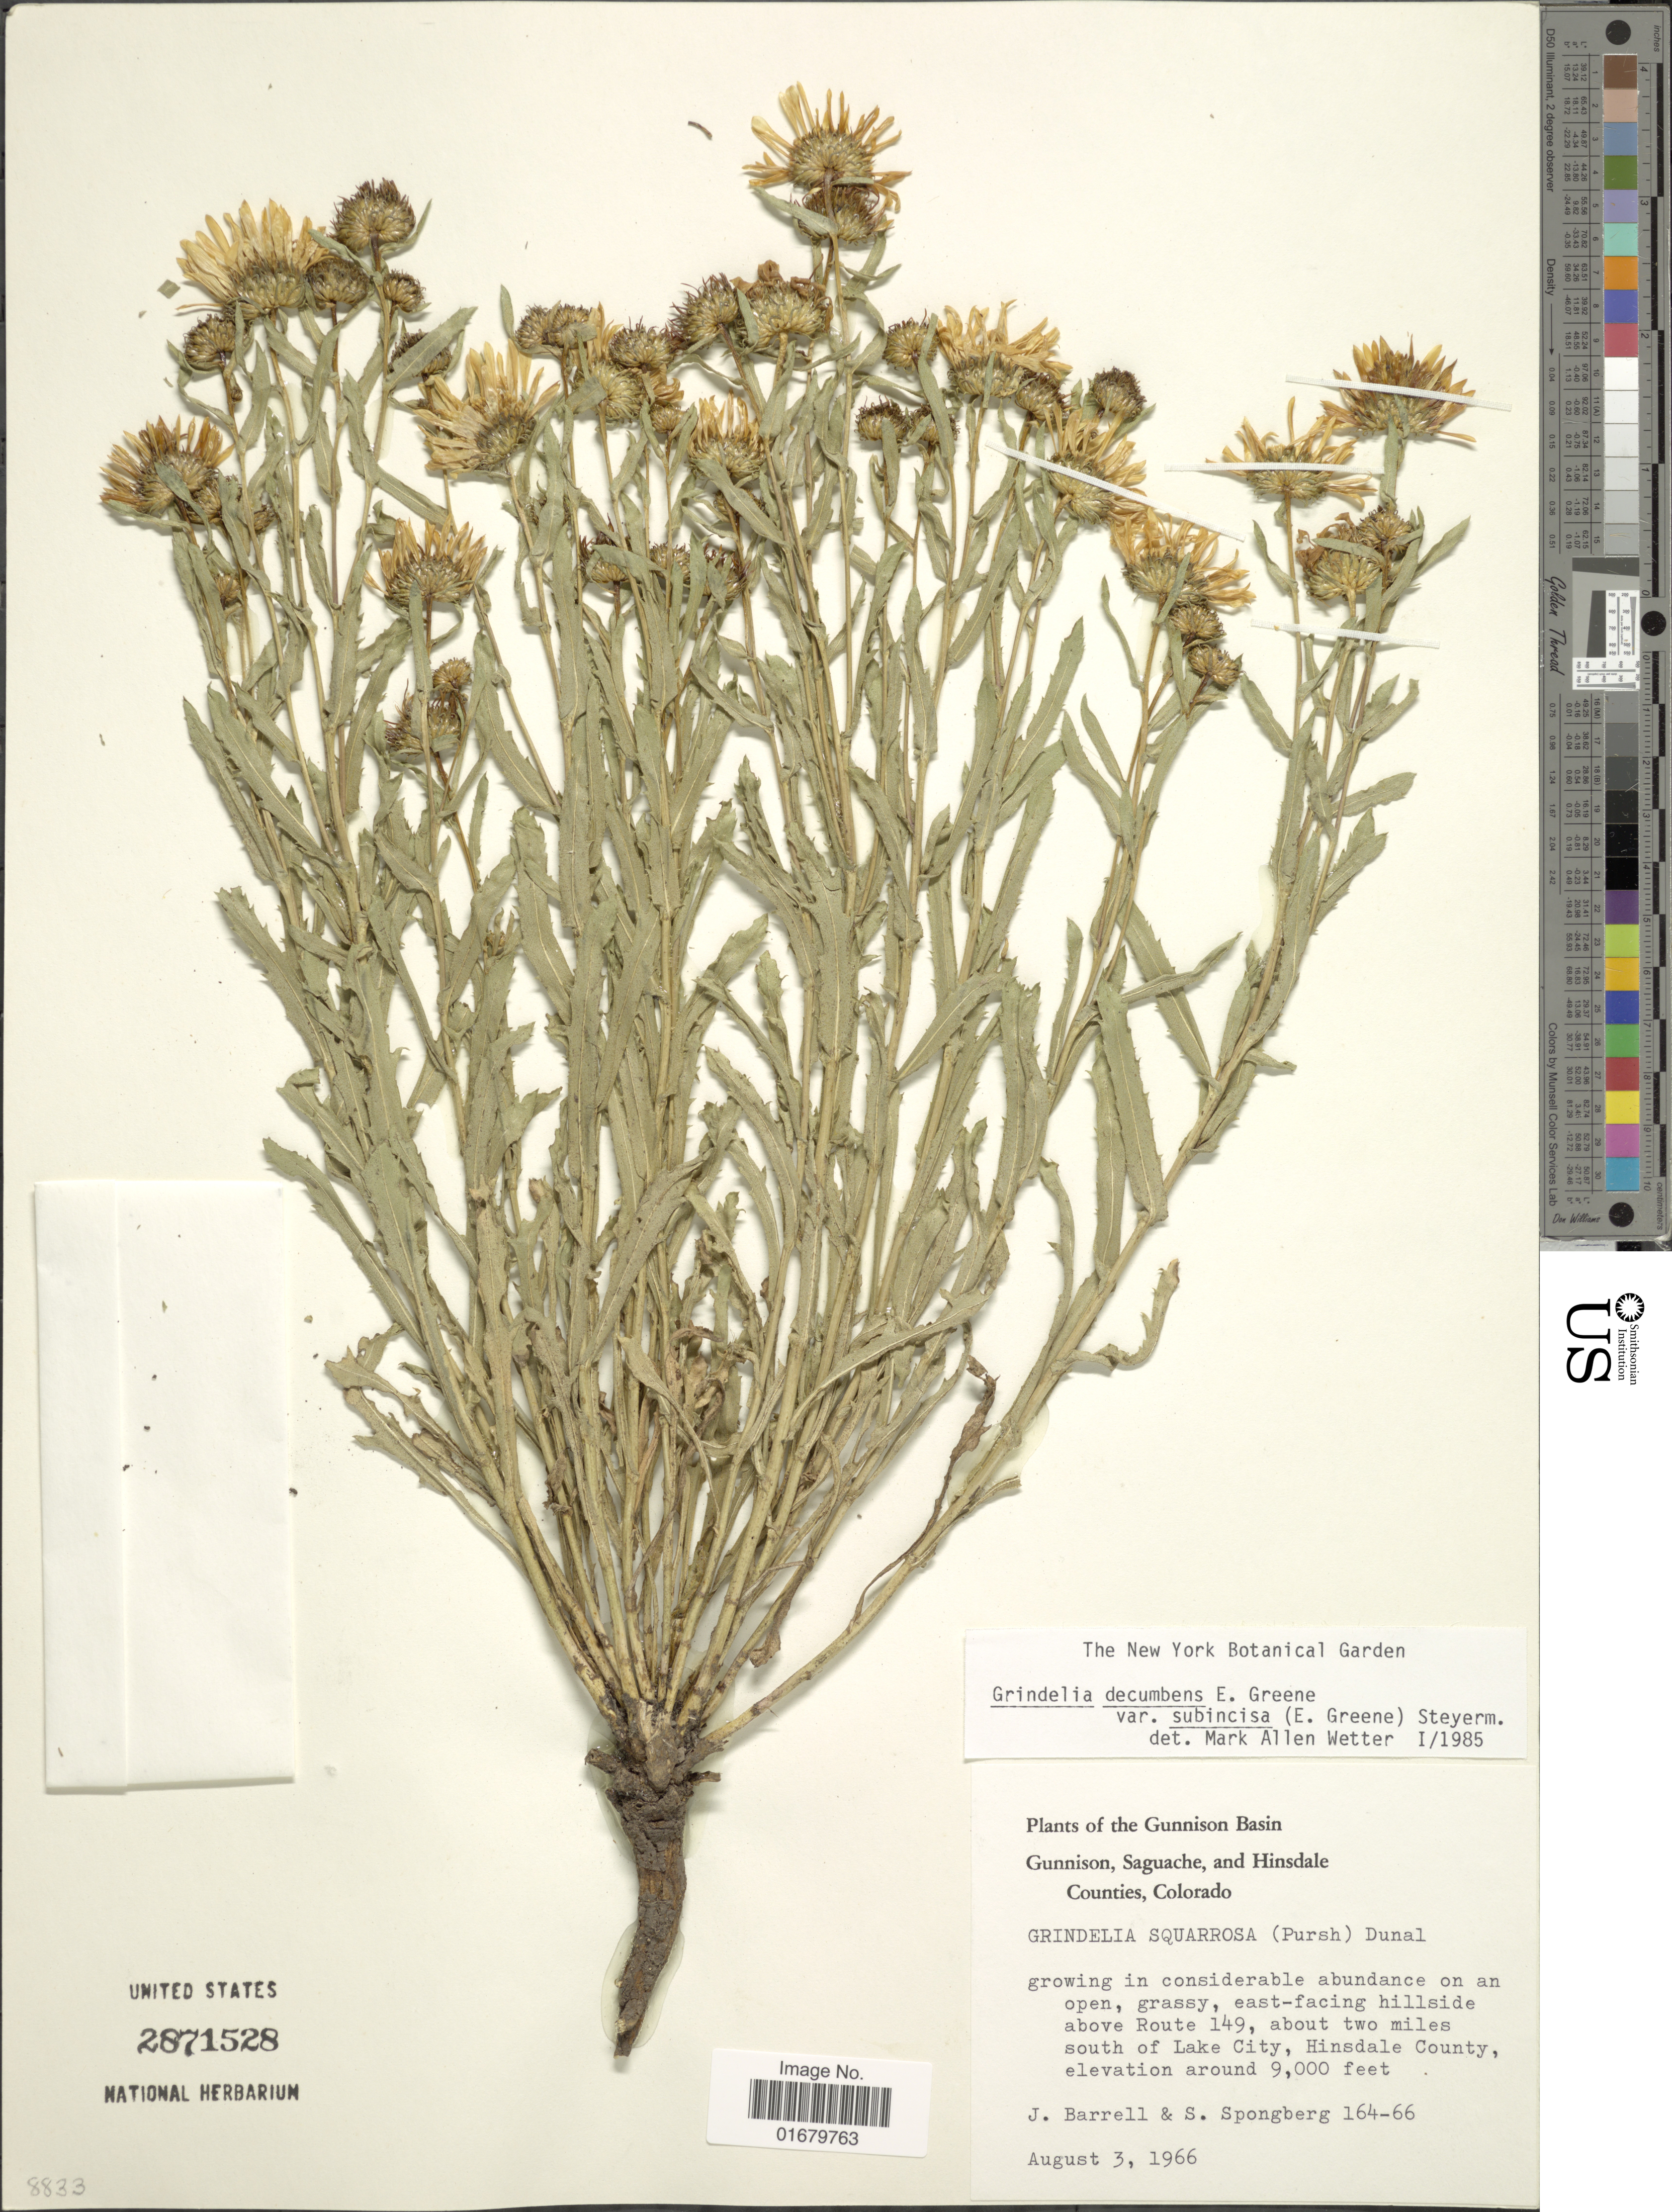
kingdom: Plantae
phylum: Tracheophyta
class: Magnoliopsida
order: Asterales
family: Asteraceae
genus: Grindelia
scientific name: Grindelia decumbens var. subincisa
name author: (Greene) Steyerm.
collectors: J. Barrell & S. A.Spongberg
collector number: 164-66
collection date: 1966-08-03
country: United States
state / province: Colorado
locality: The Gunnison Basin, Gunnison, Saguache, and Hinsdale Counties, above Route 149, about two miles south of Lake City, Hisndale County.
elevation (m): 2743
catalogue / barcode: US 2871528